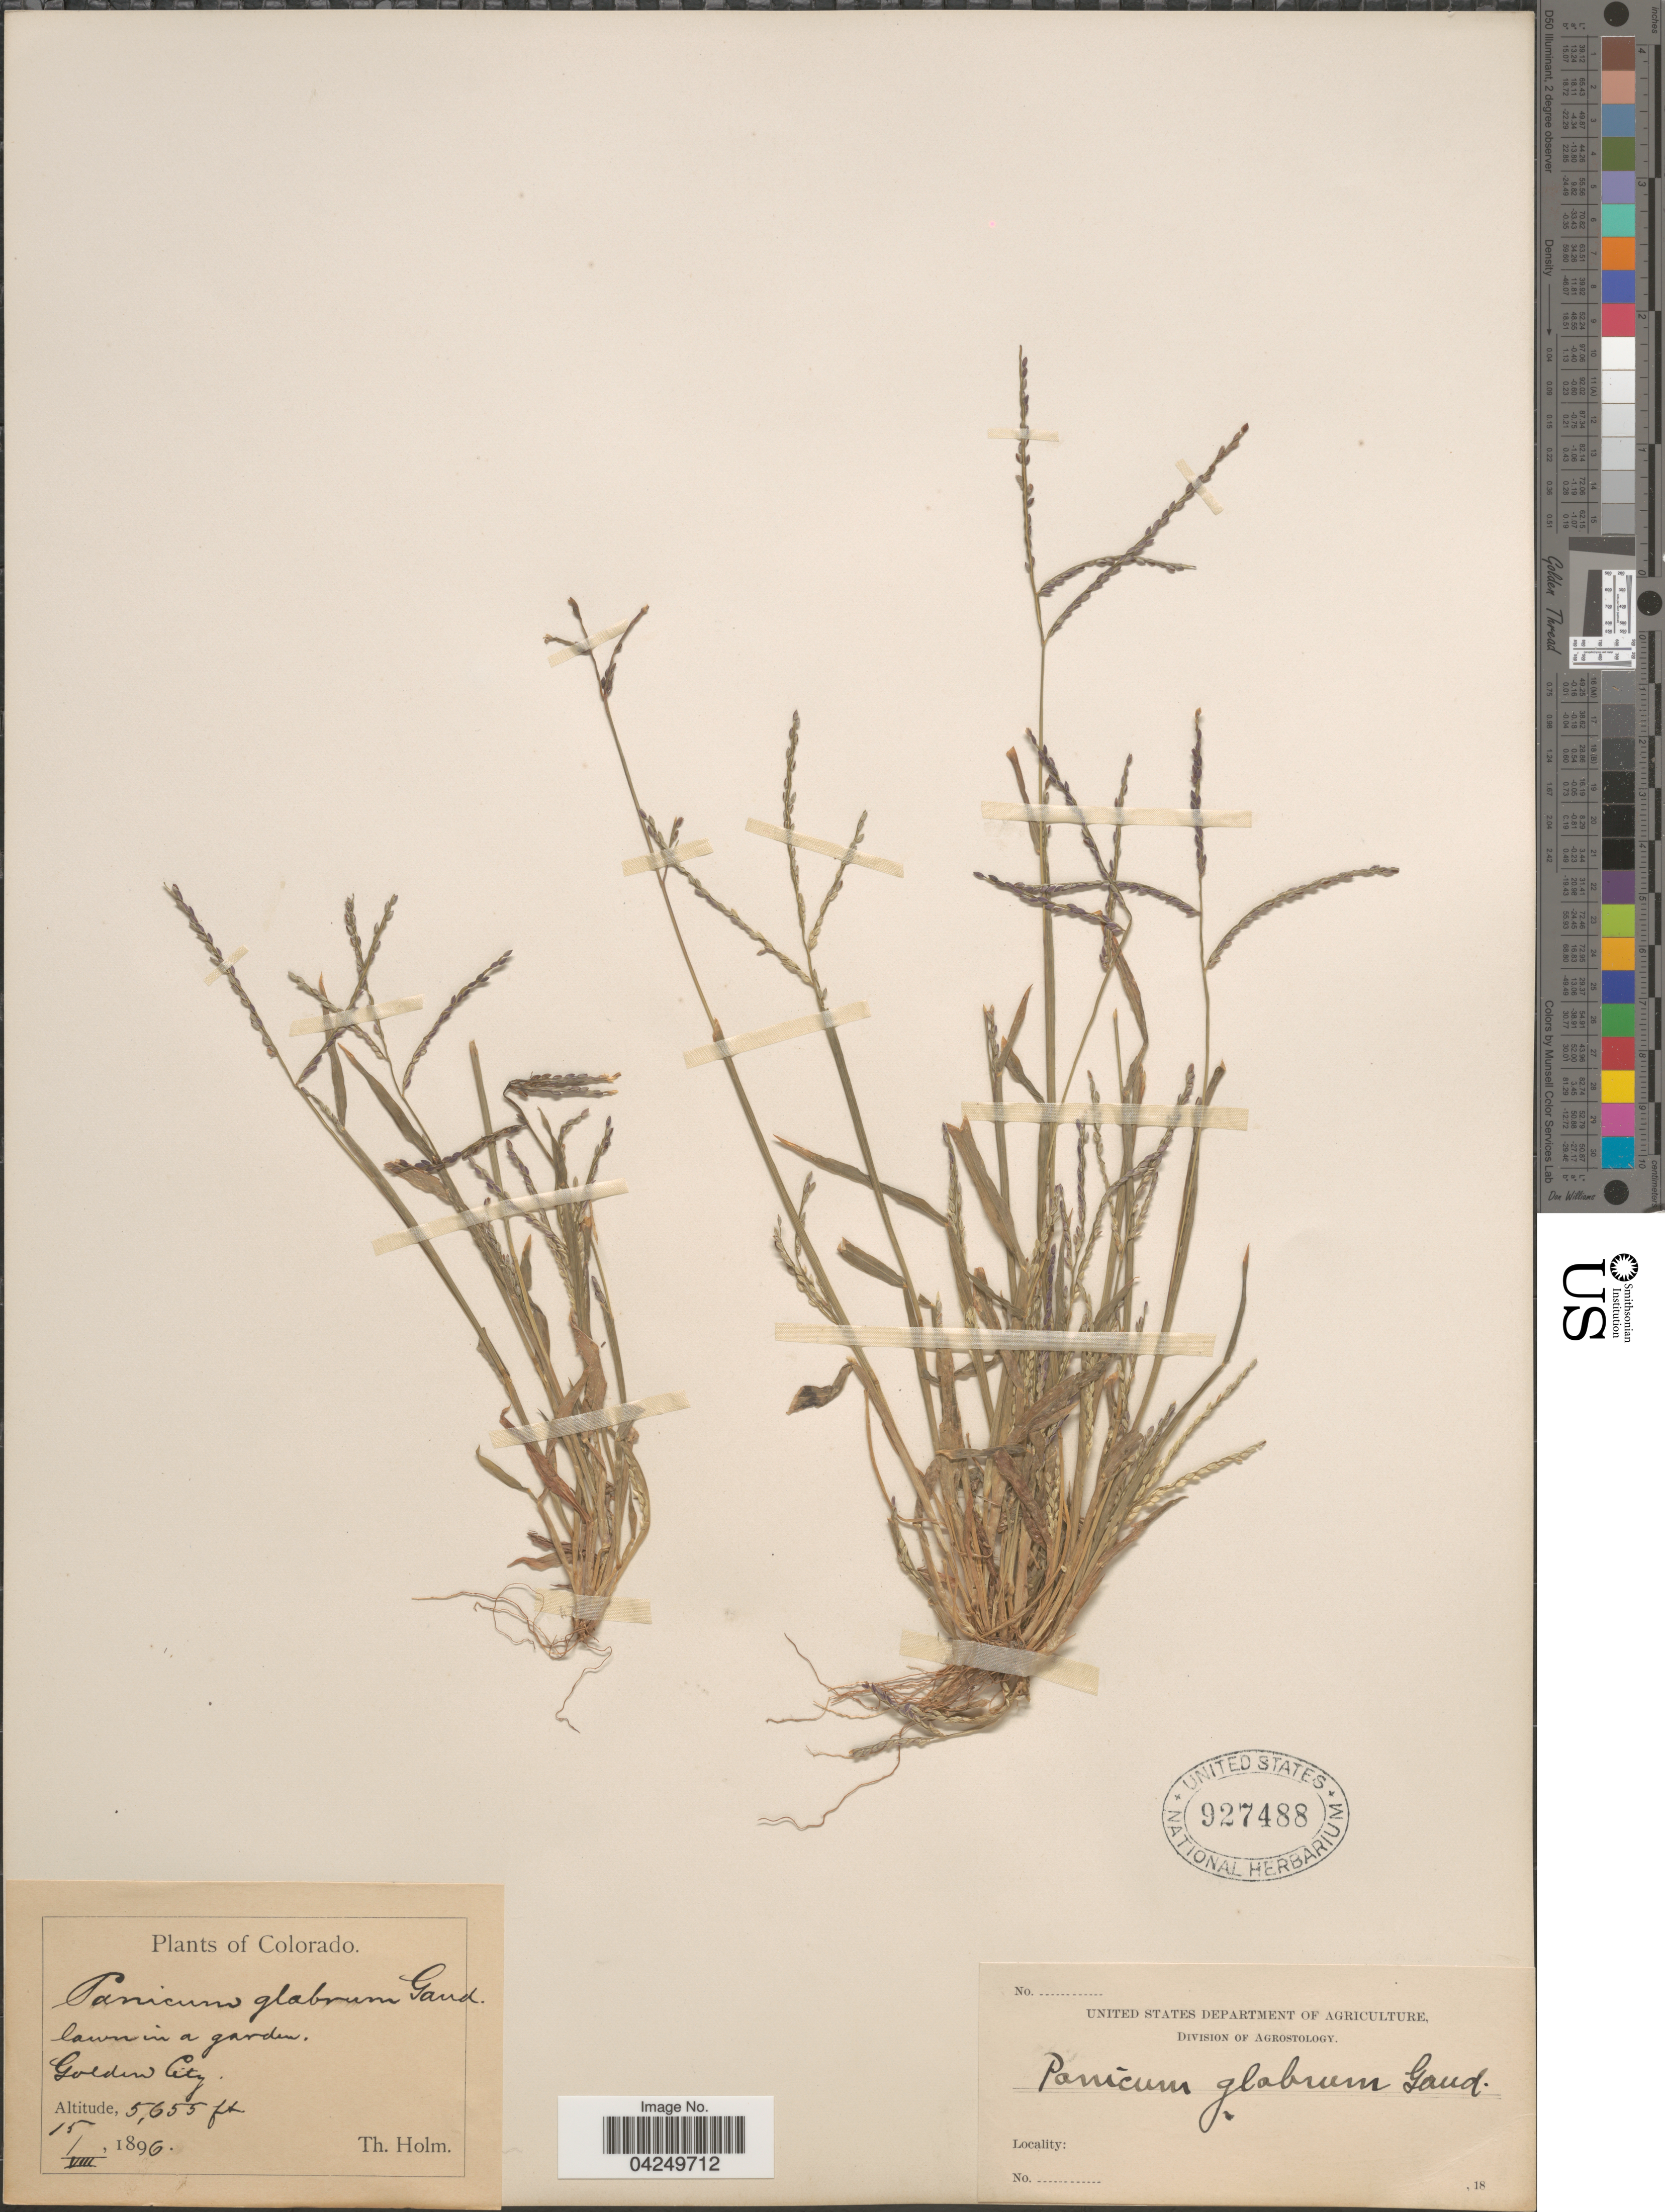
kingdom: Plantae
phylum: Tracheophyta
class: Liliopsida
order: Poales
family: Poaceae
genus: Digitaria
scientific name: Digitaria ischaemum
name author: (Schreber) Schreber ex Muhl.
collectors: T. Holm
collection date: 1896-08-15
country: United States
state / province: Colorado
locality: Golden City.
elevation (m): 1724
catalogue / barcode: US 927488